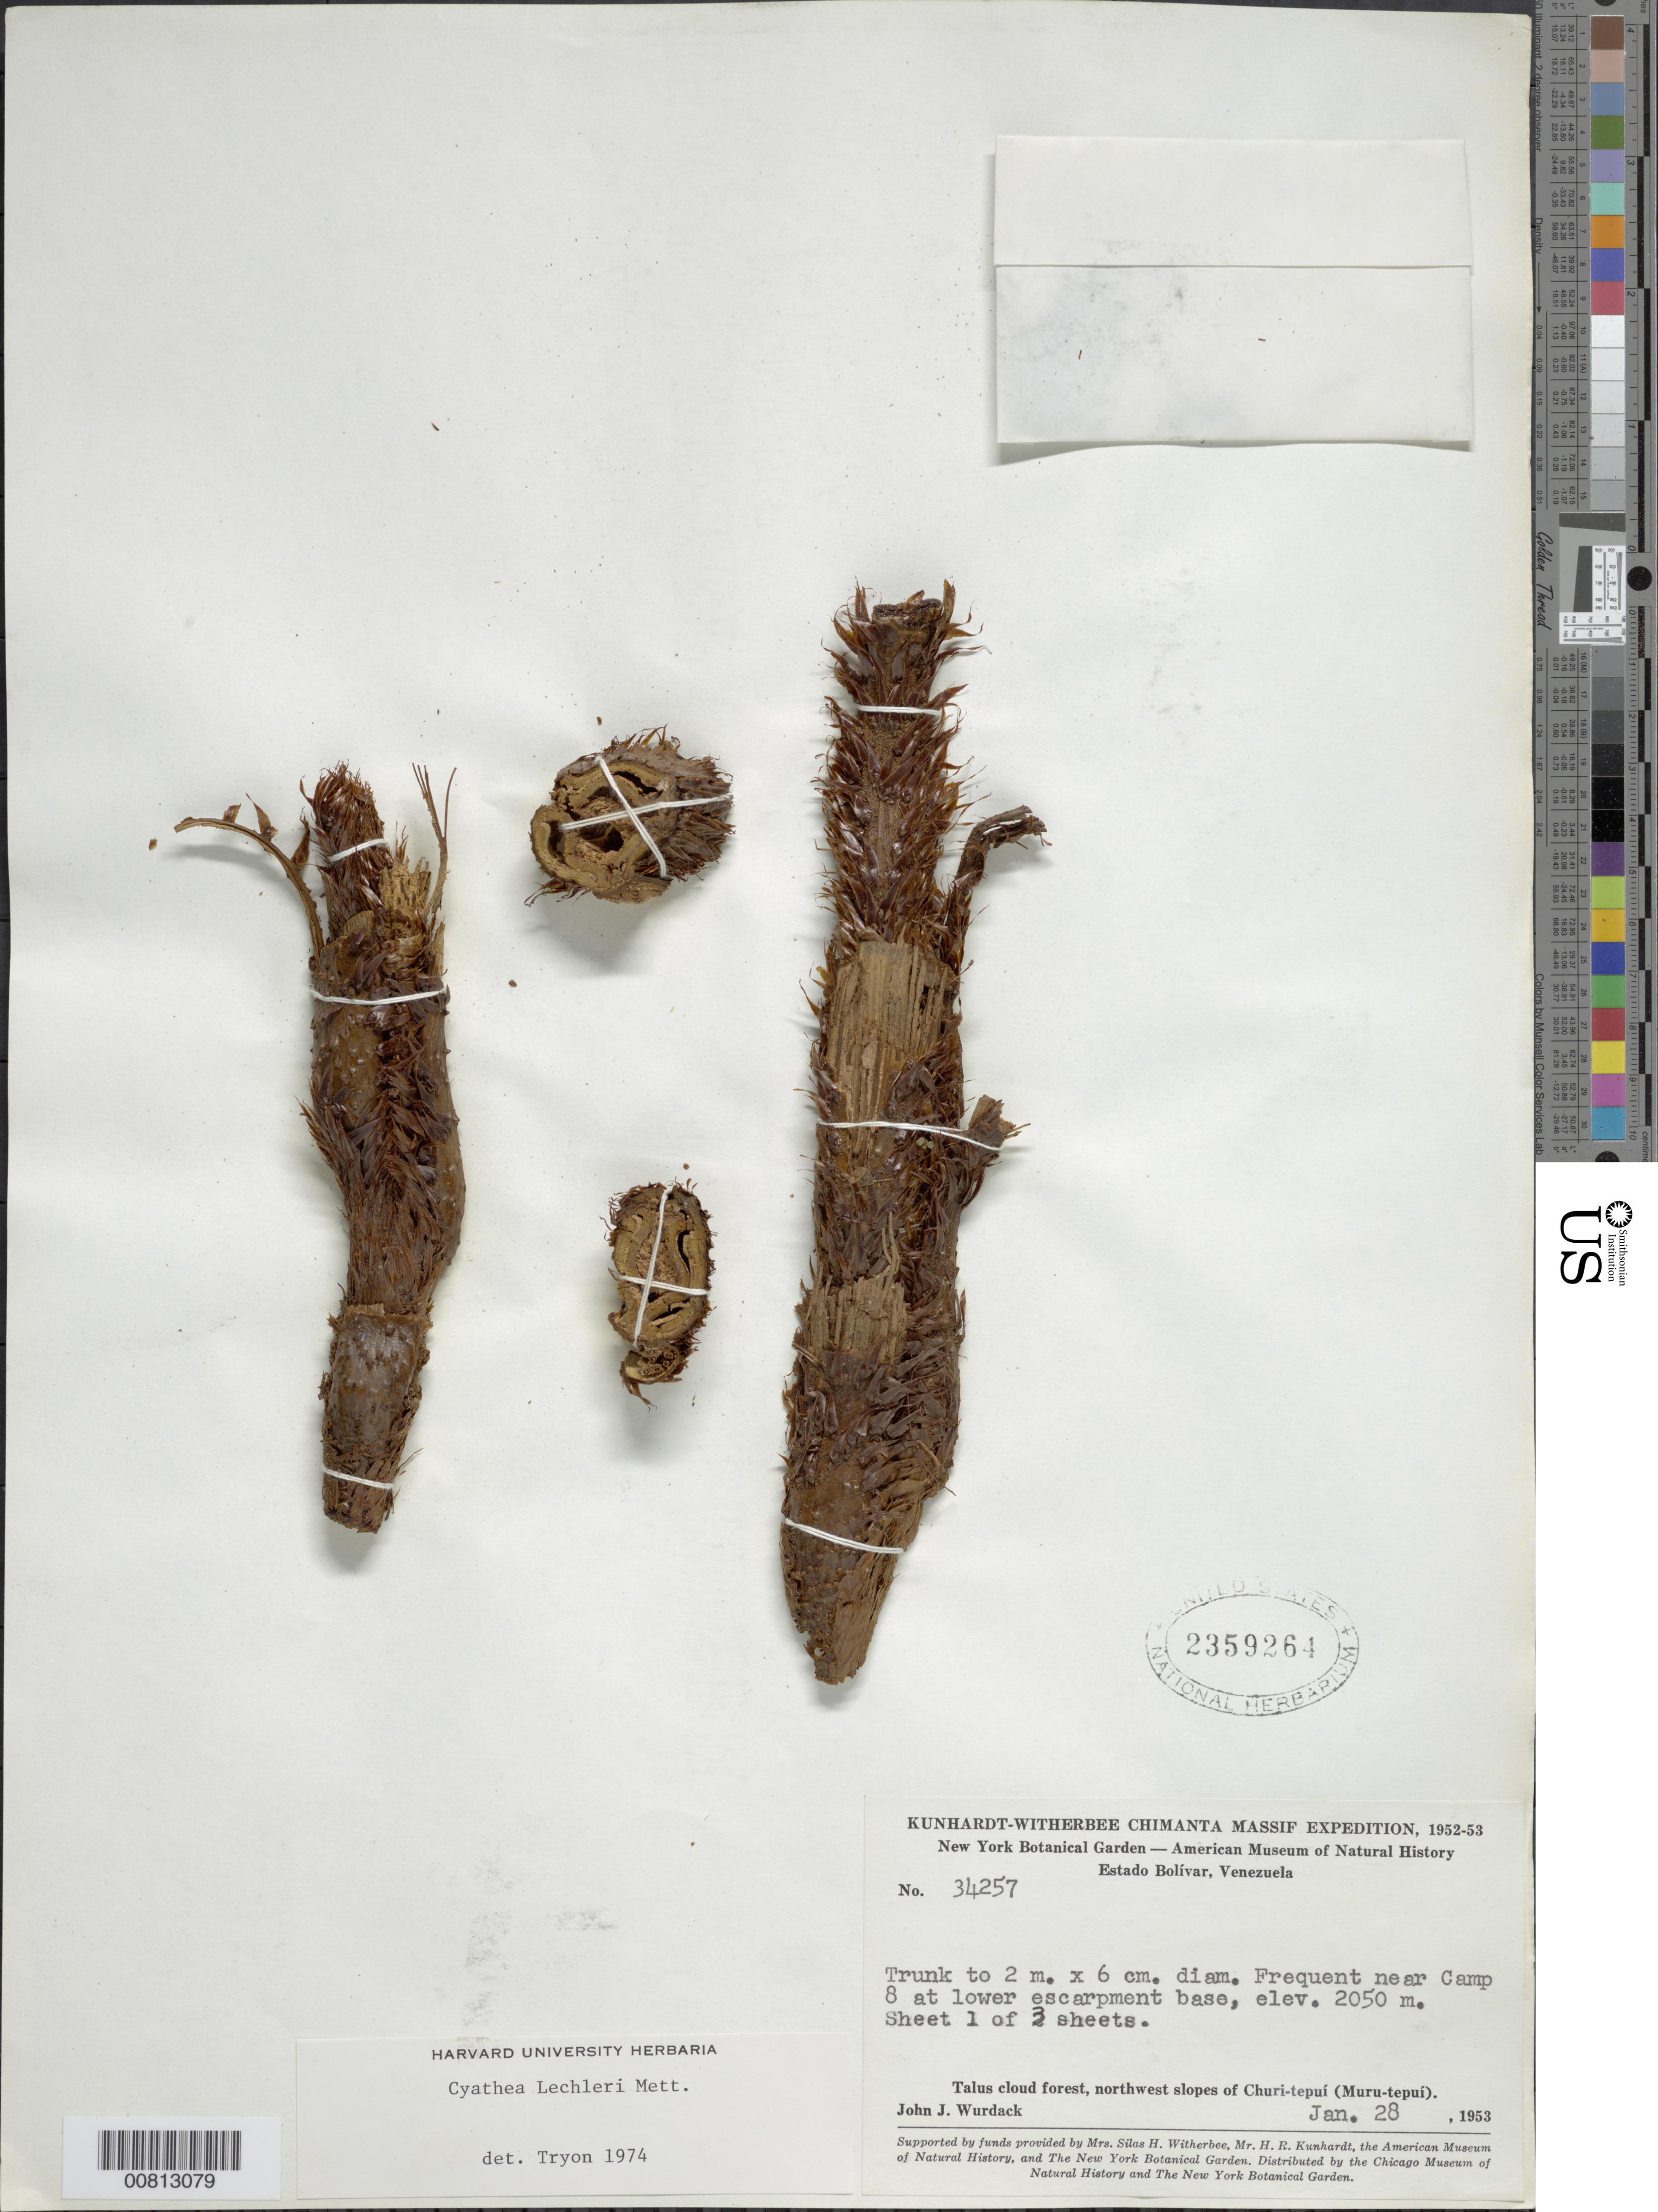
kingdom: Plantae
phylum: Tracheophyta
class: Polypodiopsida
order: Cyatheales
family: Cyatheaceae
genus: Cyathea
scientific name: Cyathea lechleri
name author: Mett.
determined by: Tryon, --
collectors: J. J. Wurdack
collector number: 34257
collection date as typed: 28-Jan-53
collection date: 1953-01-28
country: Venezuela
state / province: Bolívar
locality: Churi-tepuí (Muru-tepuí), Camp 8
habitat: Talus cloud forest, NW slopes, at lower escarpment base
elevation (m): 2050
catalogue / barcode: US 2359264